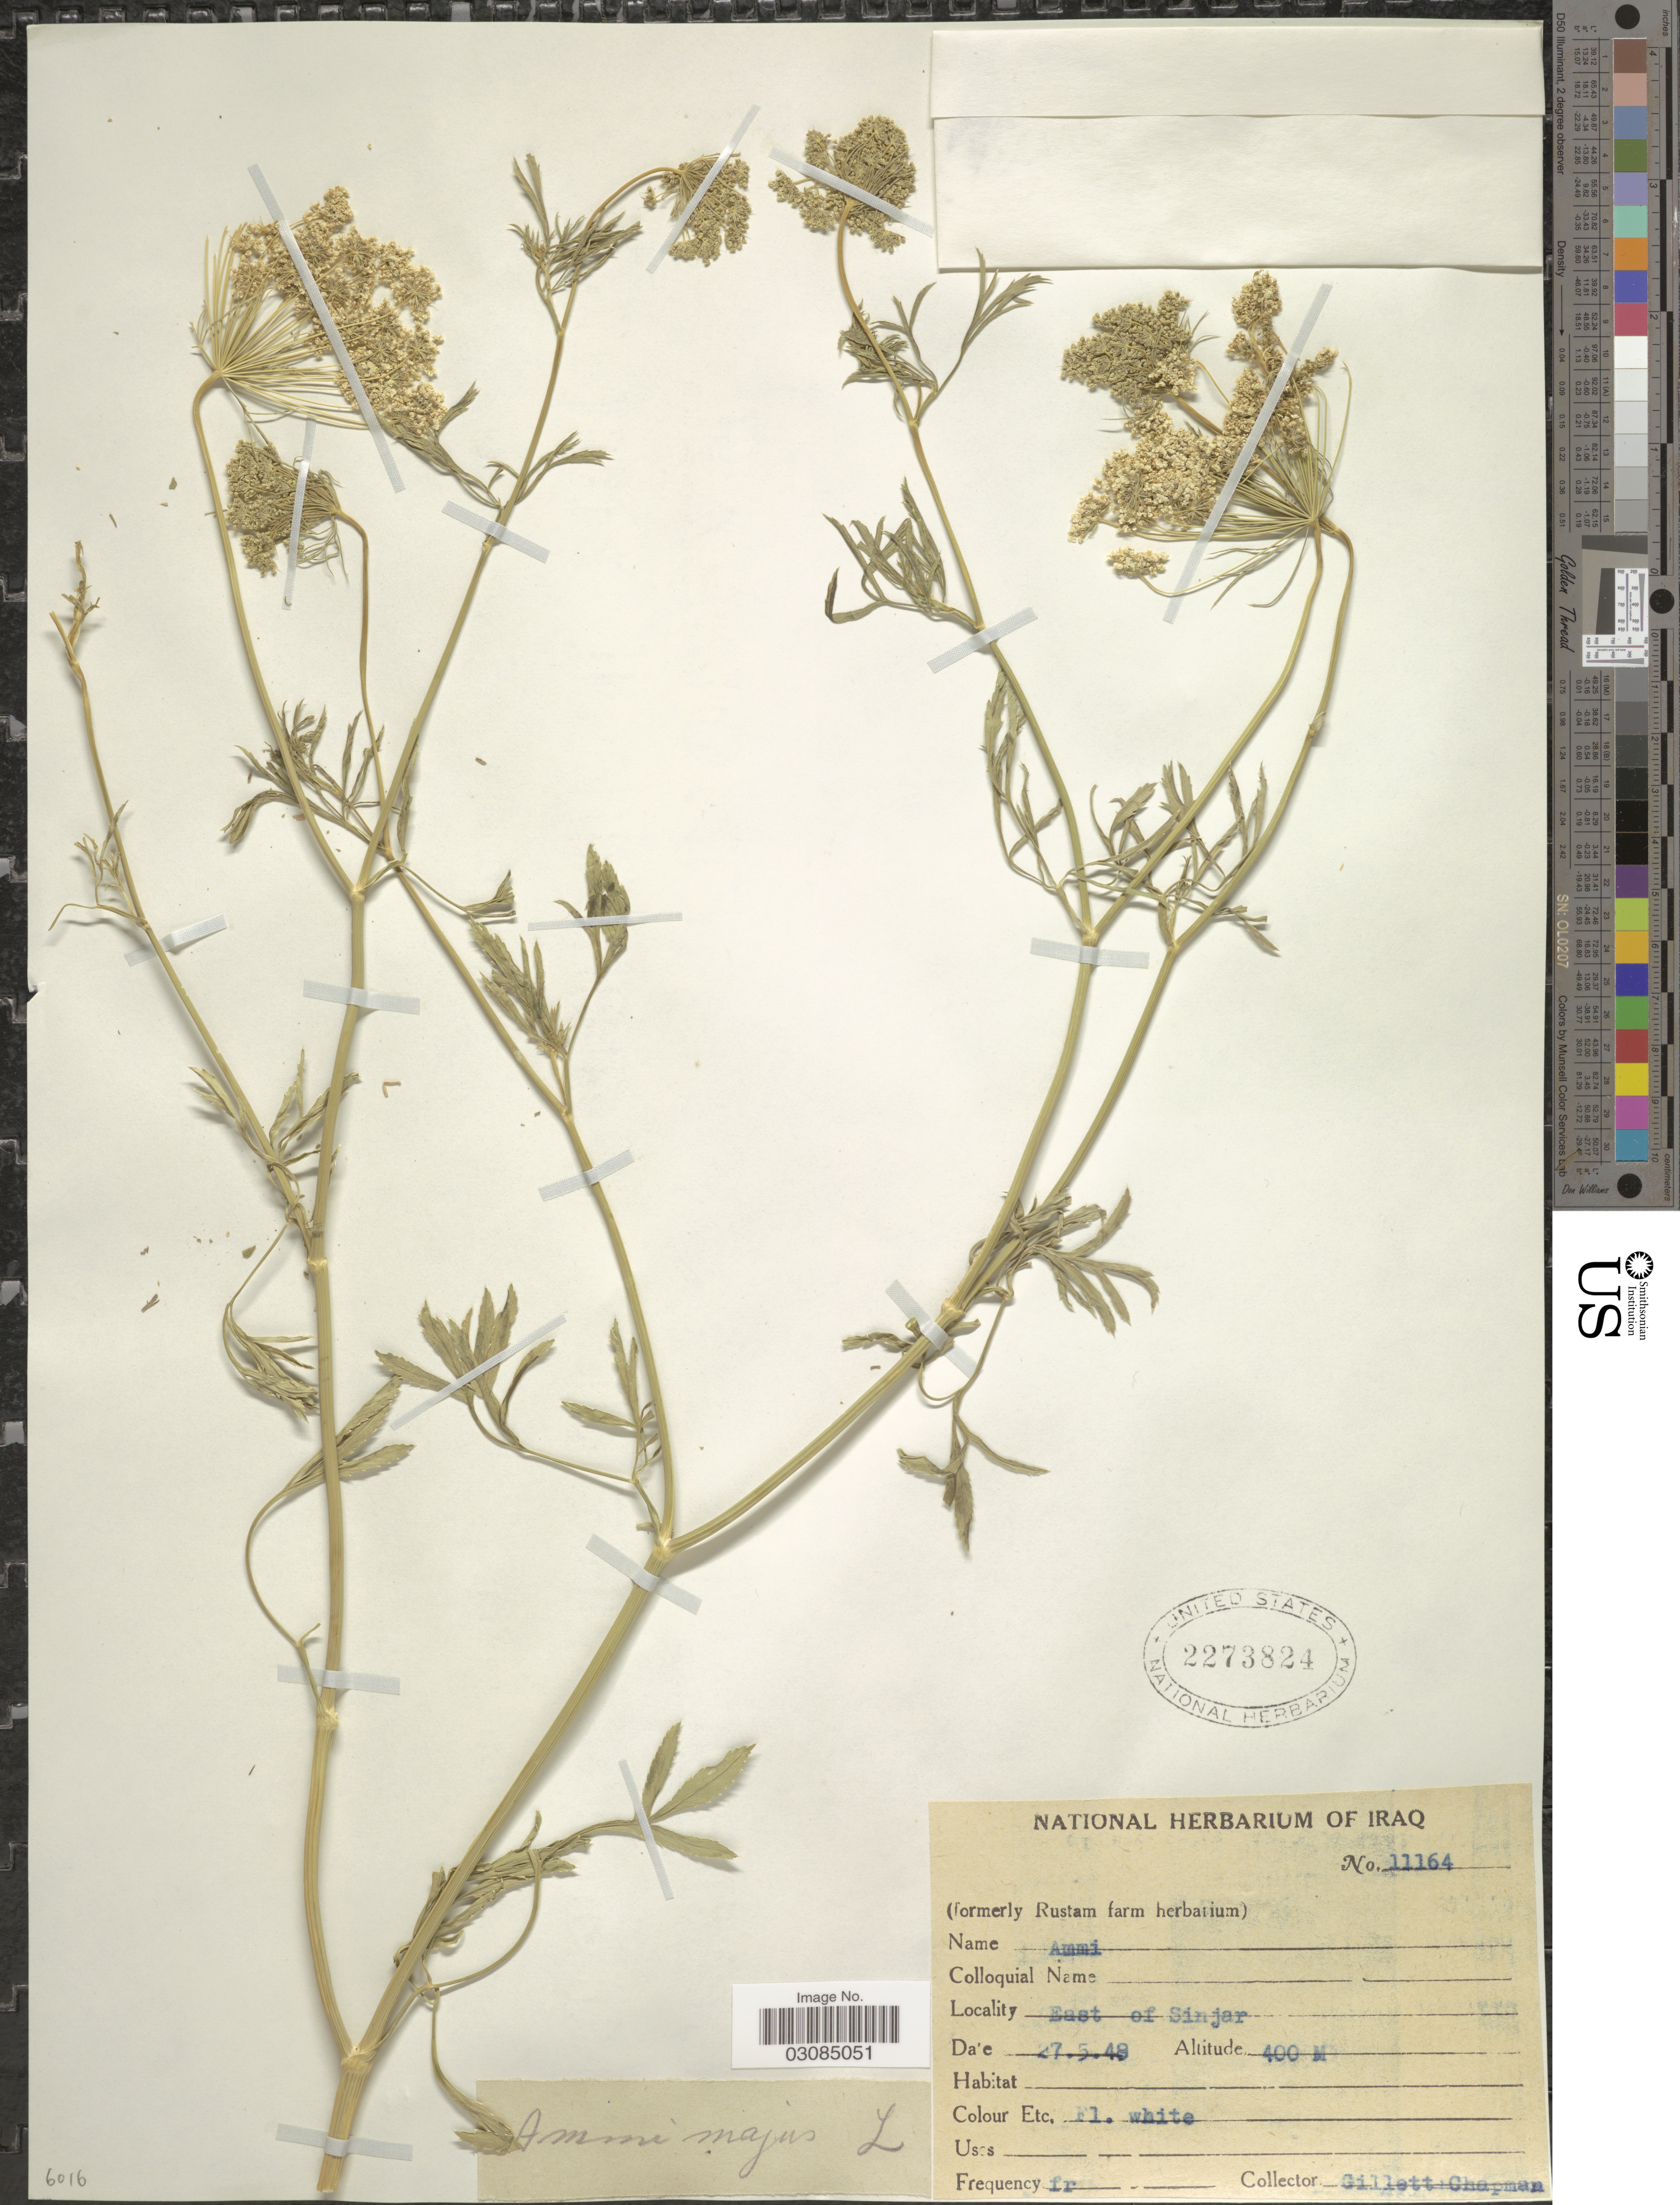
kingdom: Plantae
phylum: Tracheophyta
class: Magnoliopsida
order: Apiales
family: Apiaceae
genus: Ammi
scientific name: Ammi majus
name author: L.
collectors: Gillett, -- & A. Chapman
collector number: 11164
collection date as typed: Transcribed d/m/y: 27/5/48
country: Iraq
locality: East of Sinjar.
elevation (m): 400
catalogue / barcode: US 2273824